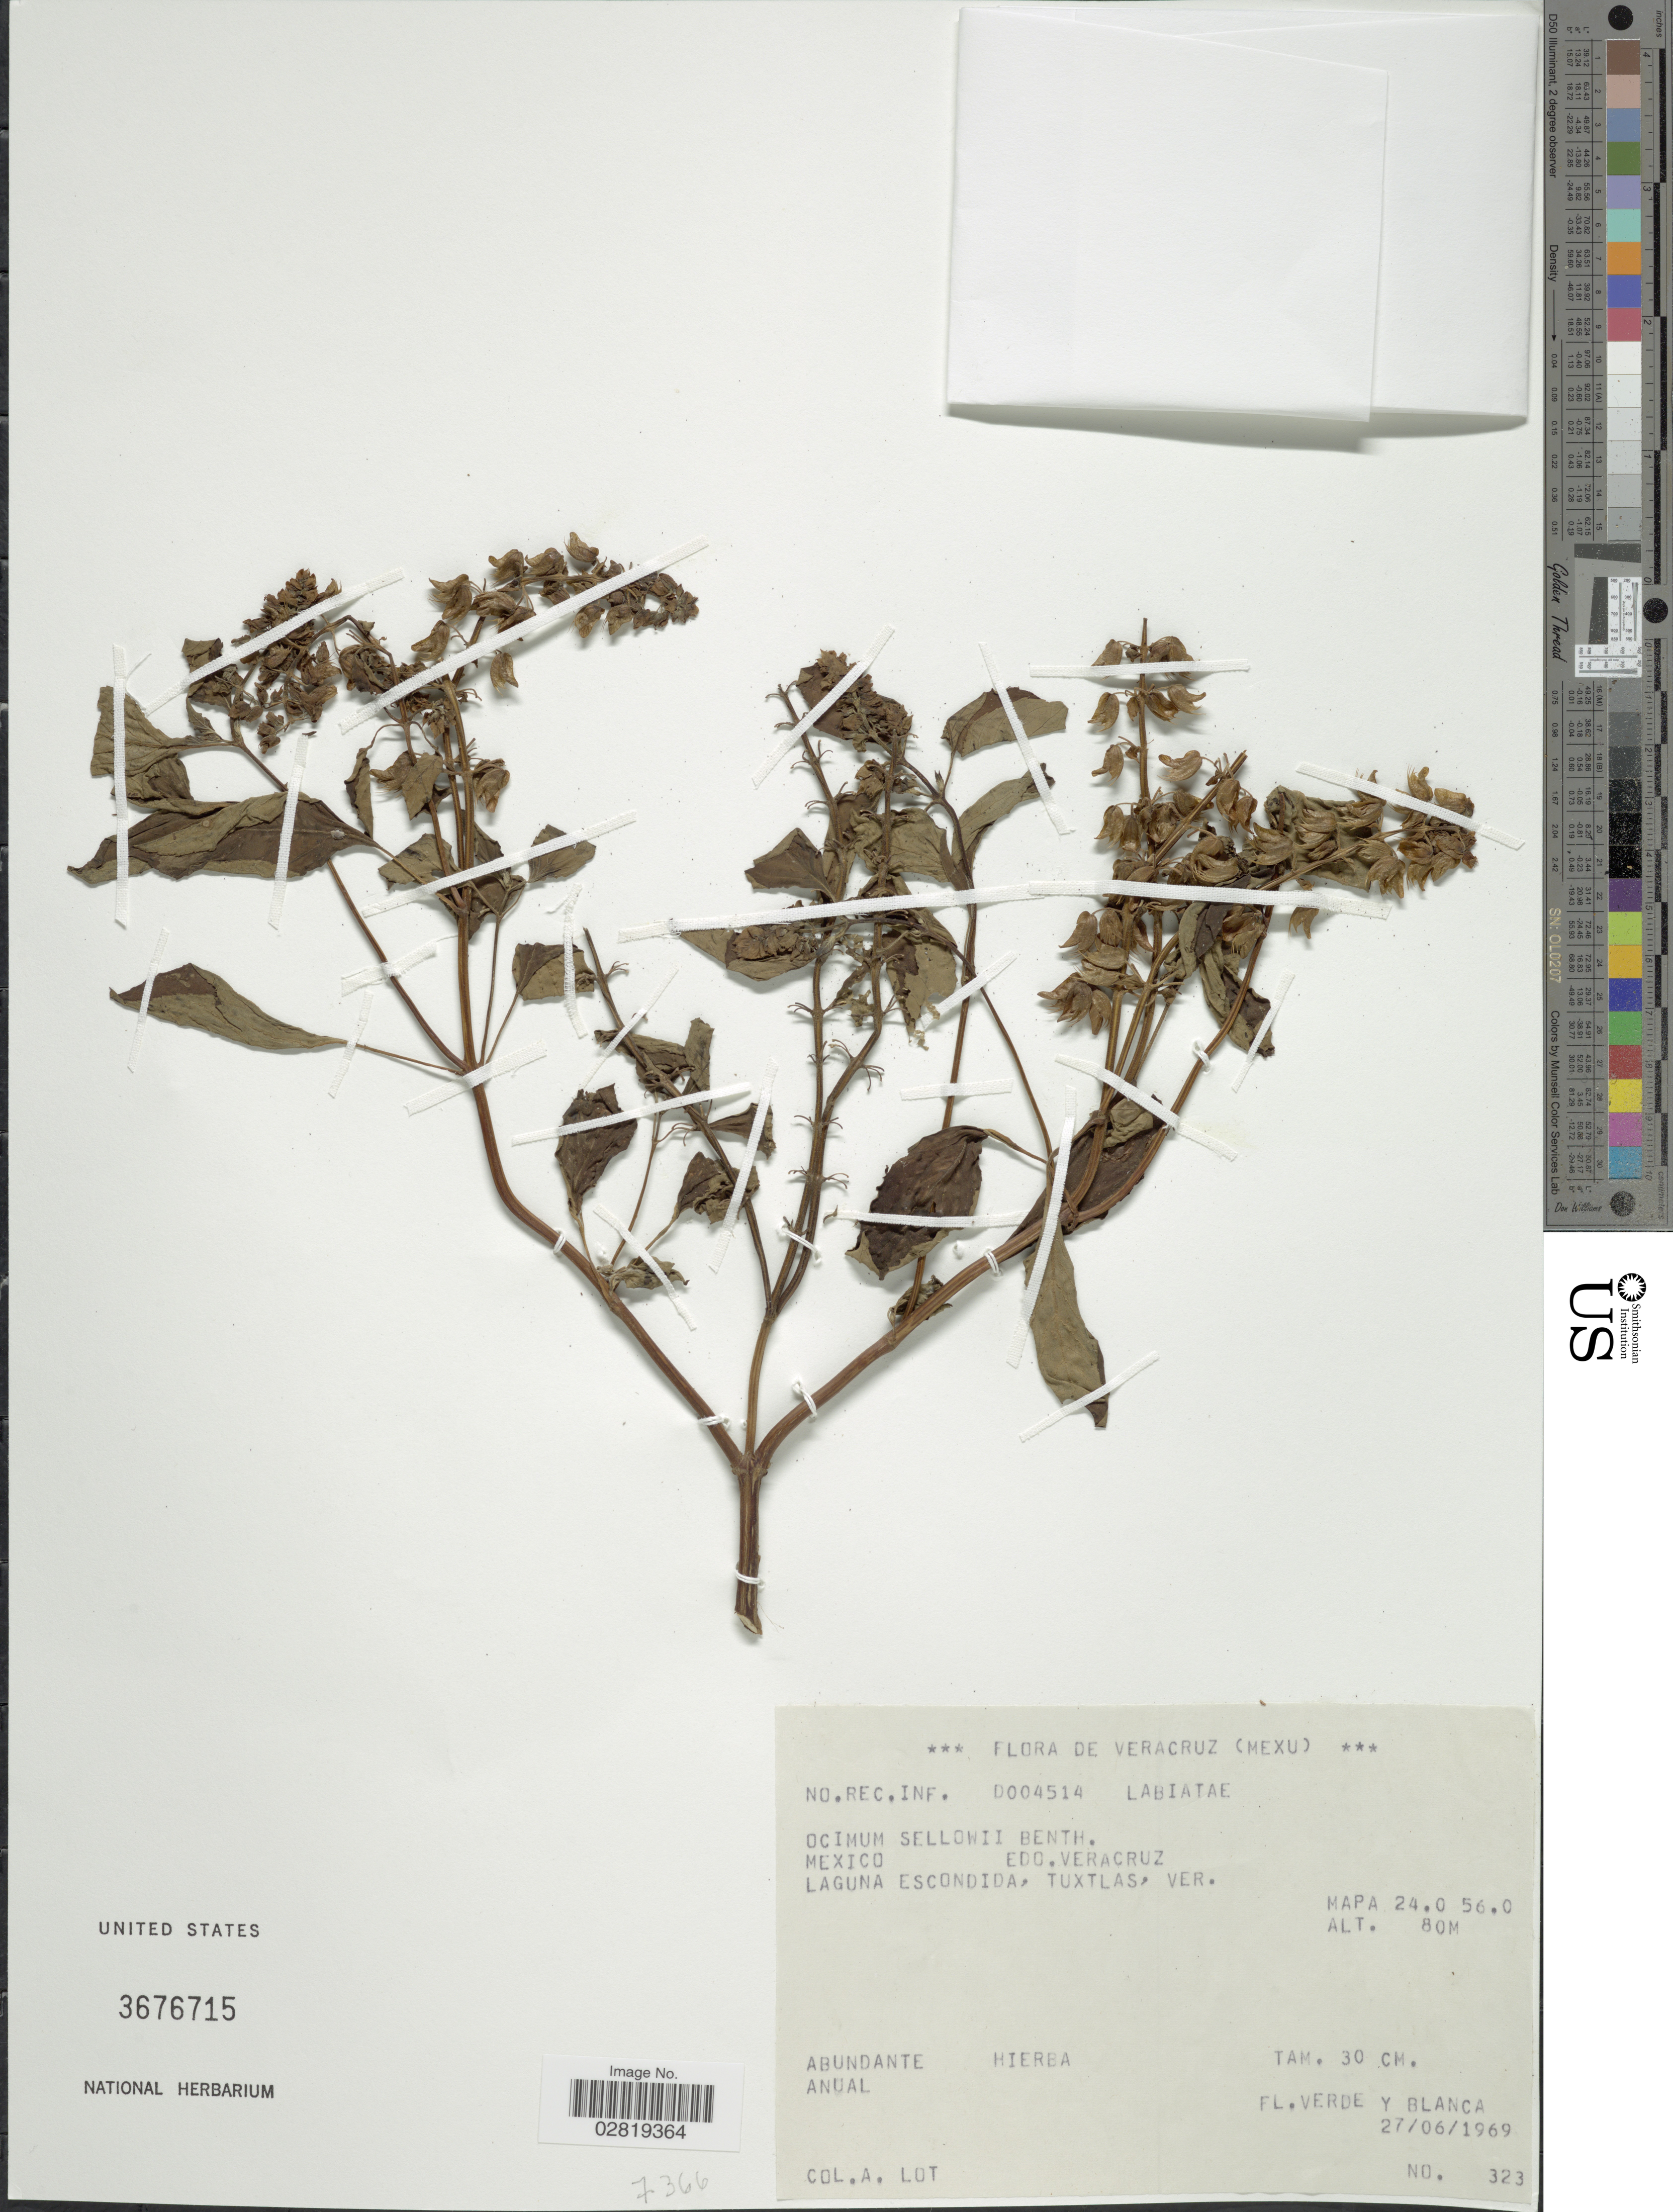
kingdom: Plantae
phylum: Tracheophyta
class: Magnoliopsida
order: Lamiales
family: Lamiaceae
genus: Ocimum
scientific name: Ocimum selloi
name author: Benth.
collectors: Lot, A.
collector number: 323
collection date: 1969-06-27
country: Mexico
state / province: Veracruz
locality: Edo. Veracruz, Laguna Escondida, Tuxtlas, Mapa 24.0 56.0.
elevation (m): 80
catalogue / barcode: US 3676715